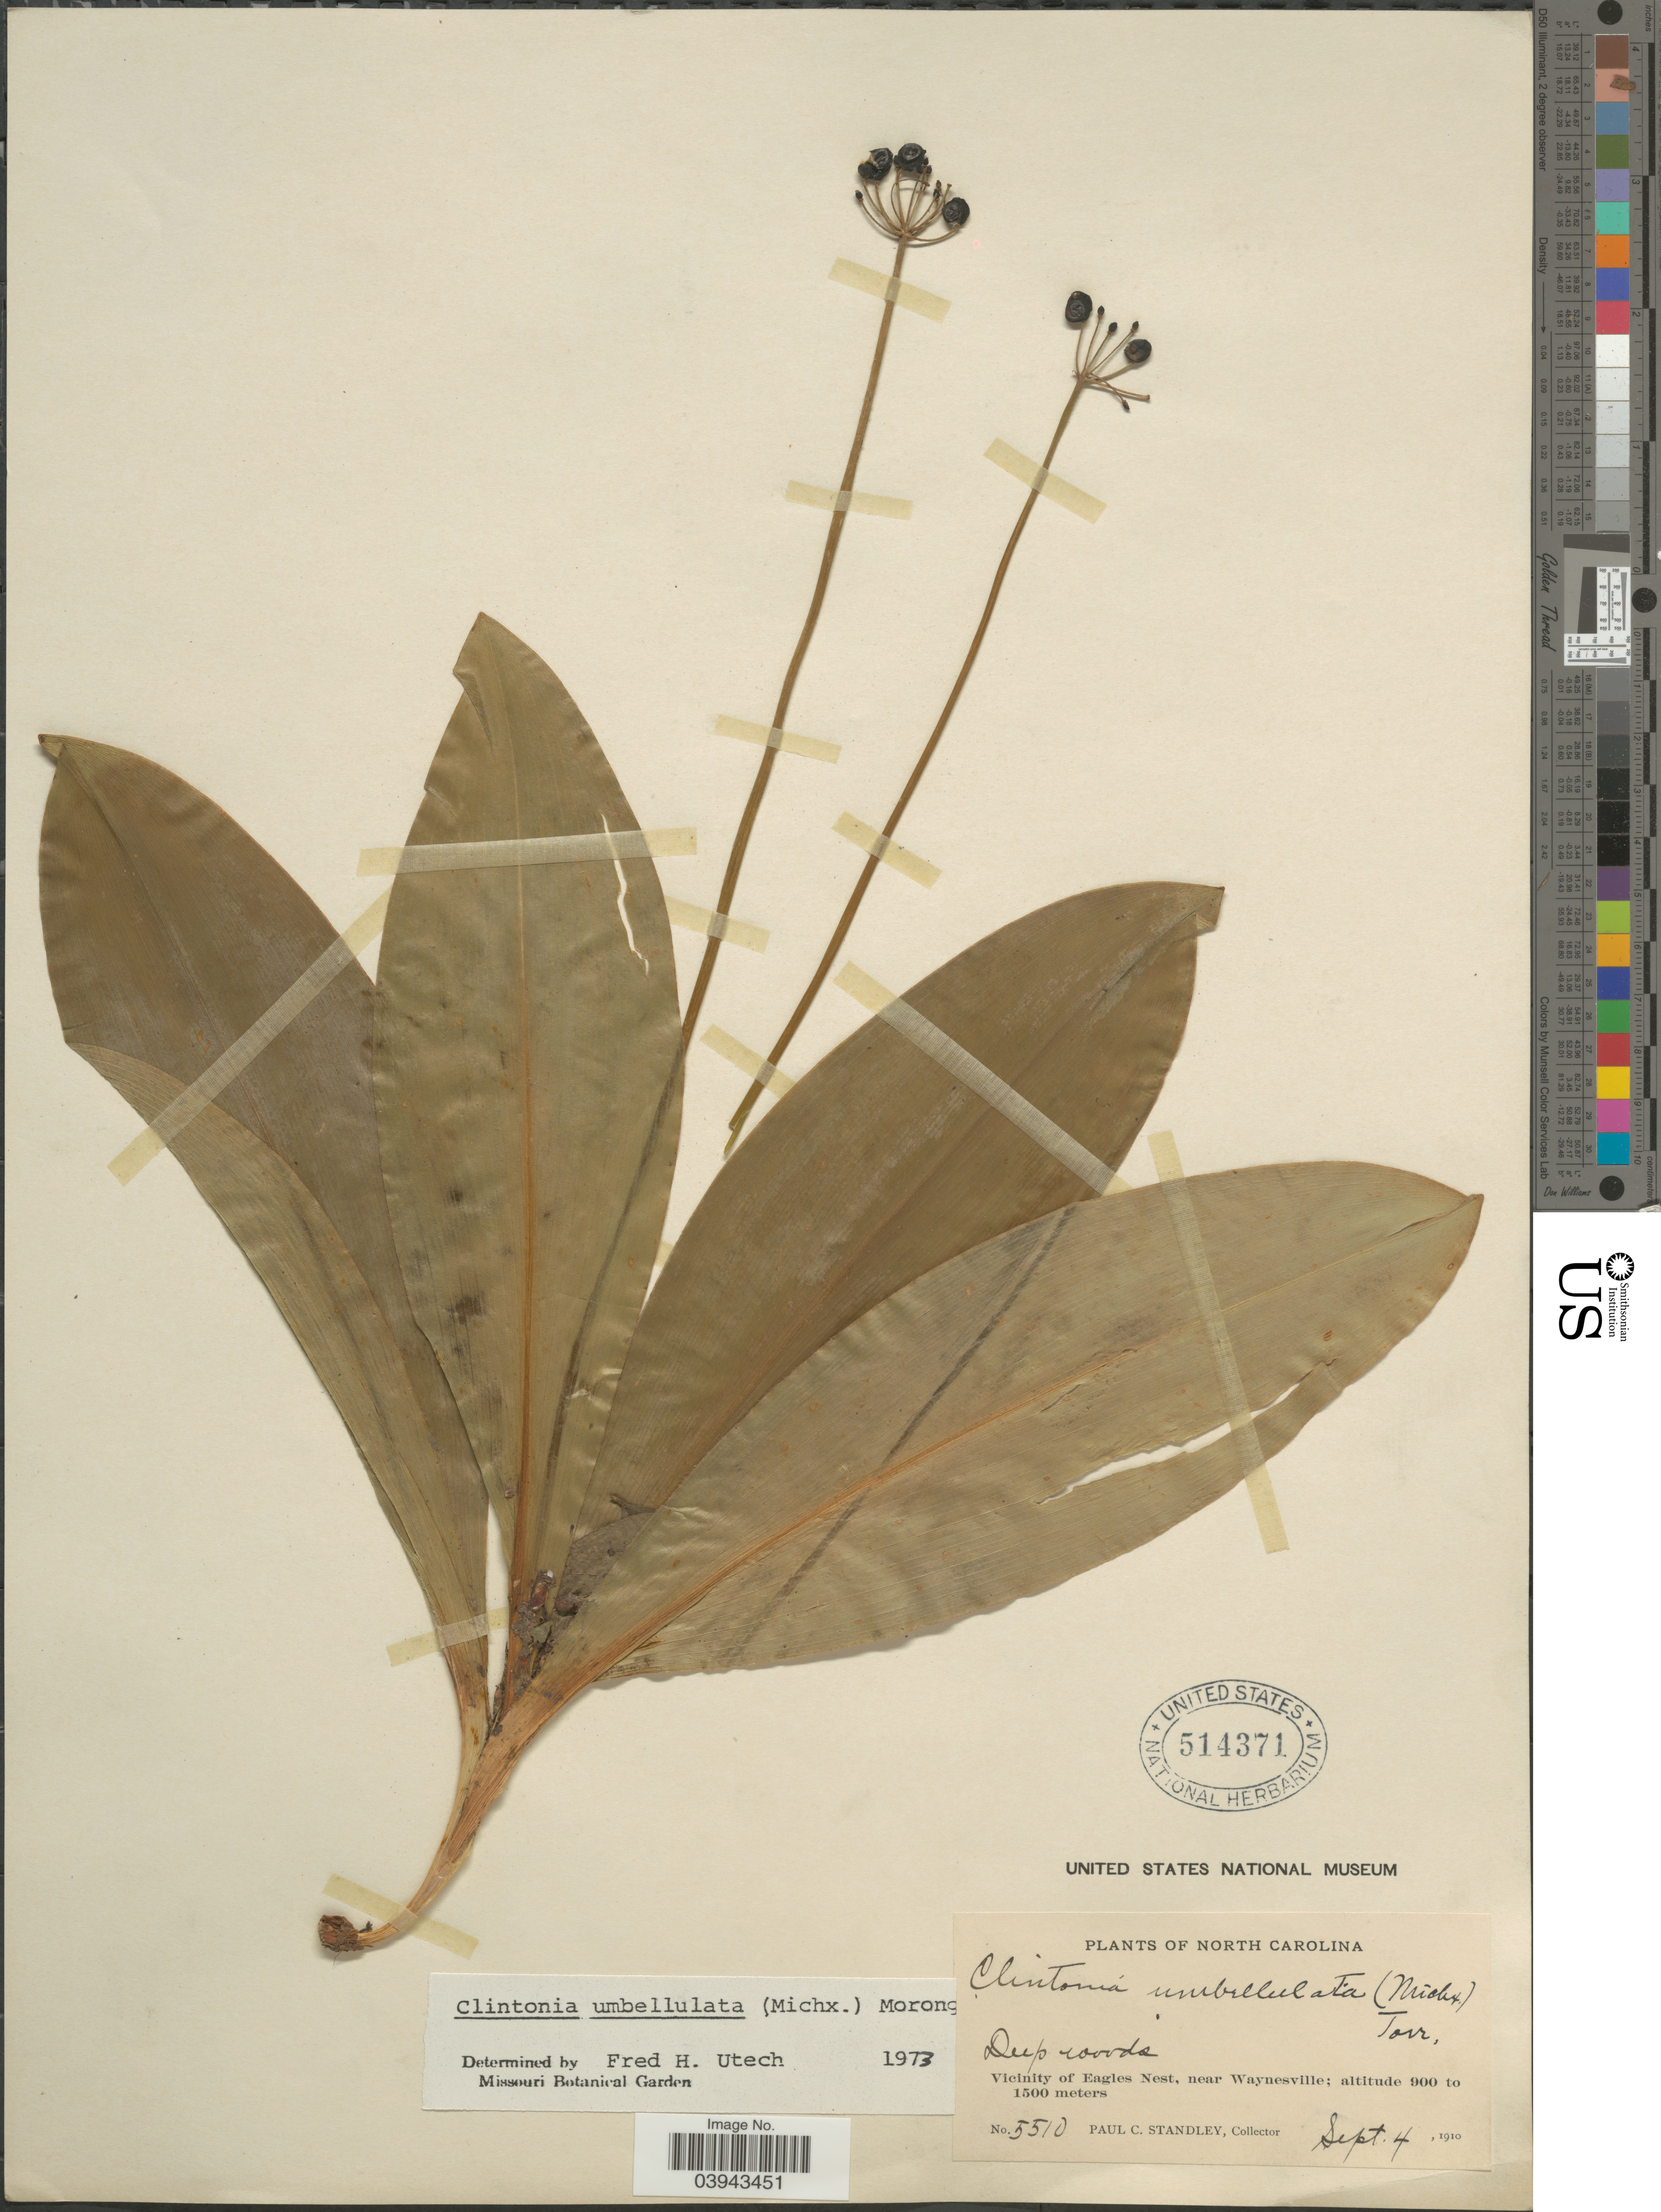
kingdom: Plantae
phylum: Tracheophyta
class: Liliopsida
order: Liliales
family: Liliaceae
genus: Clintonia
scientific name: Clintonia umbellulata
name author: (Michx.) Morong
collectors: P. C. Standley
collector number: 5510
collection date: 1910-09-04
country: United States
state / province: North Carolina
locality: Vicinity of Eagles Nest, near Waynesville.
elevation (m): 900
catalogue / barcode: US 514371